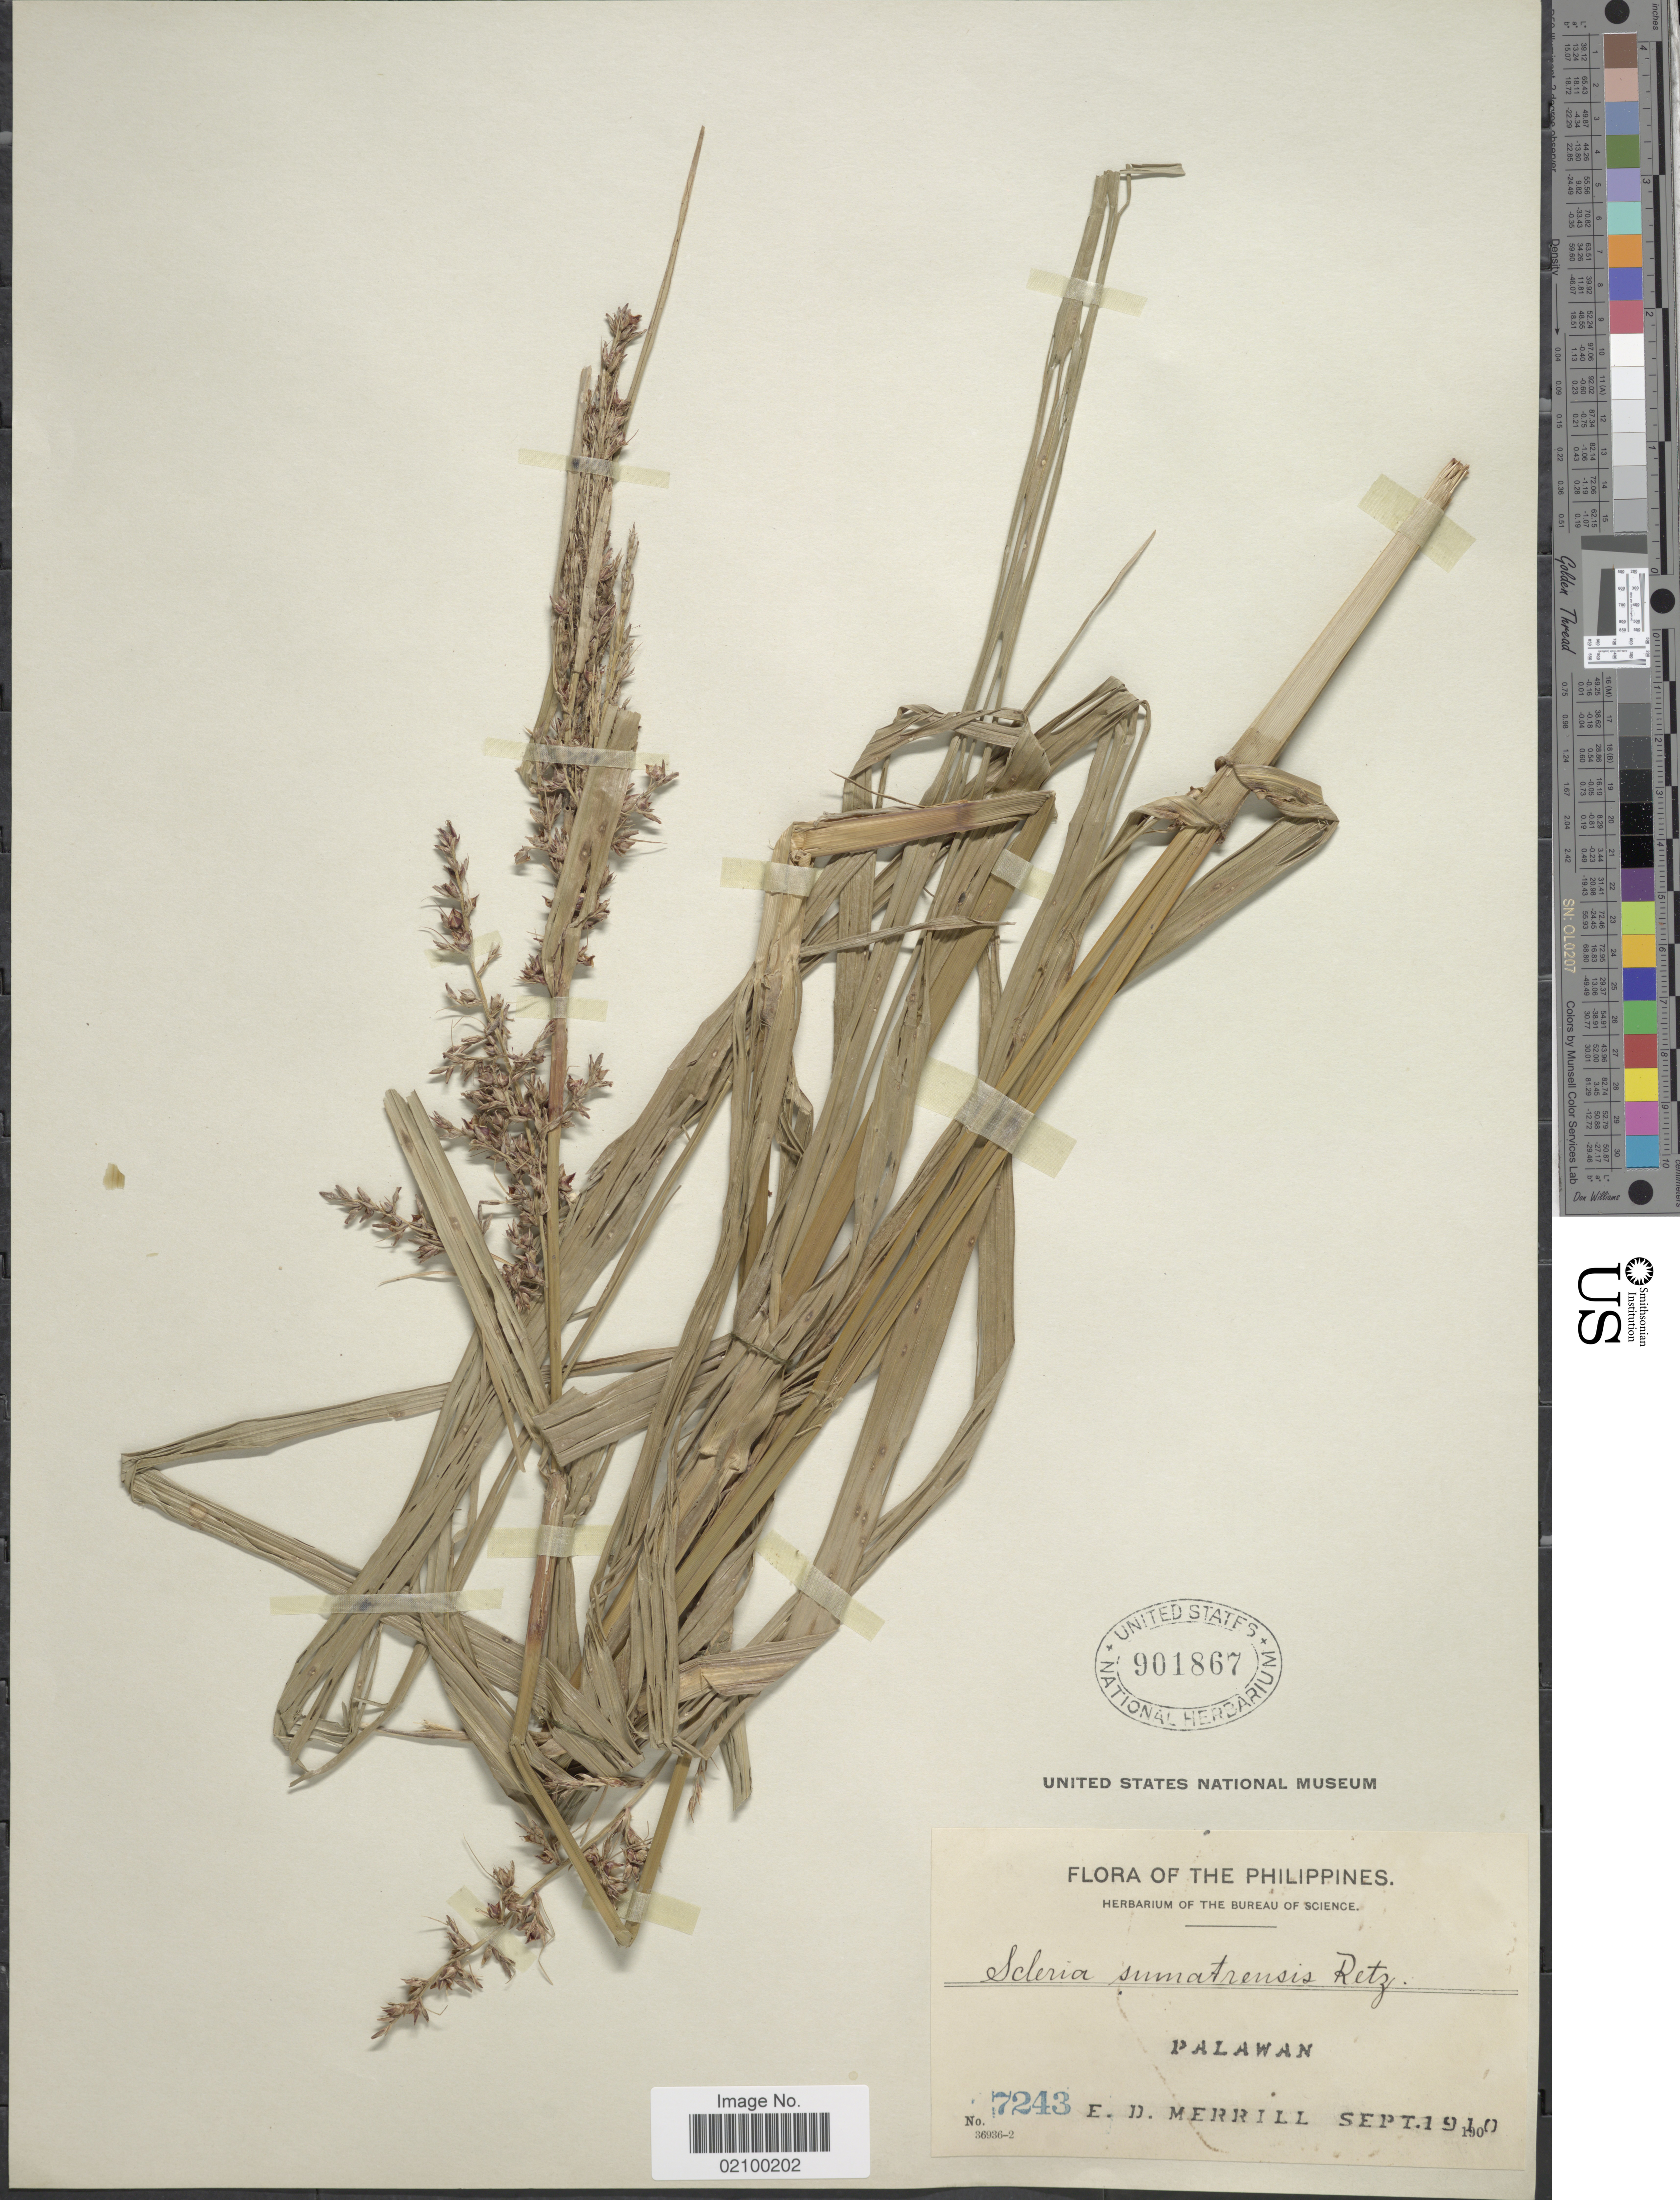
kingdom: Plantae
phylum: Tracheophyta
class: Liliopsida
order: Poales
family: Cyperaceae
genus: Scleria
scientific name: Scleria sumatrensis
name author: Retz.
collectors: E. D. Merrill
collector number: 7243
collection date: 1910-09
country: Philippines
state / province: Mimaropa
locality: Palawan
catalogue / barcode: US 901867